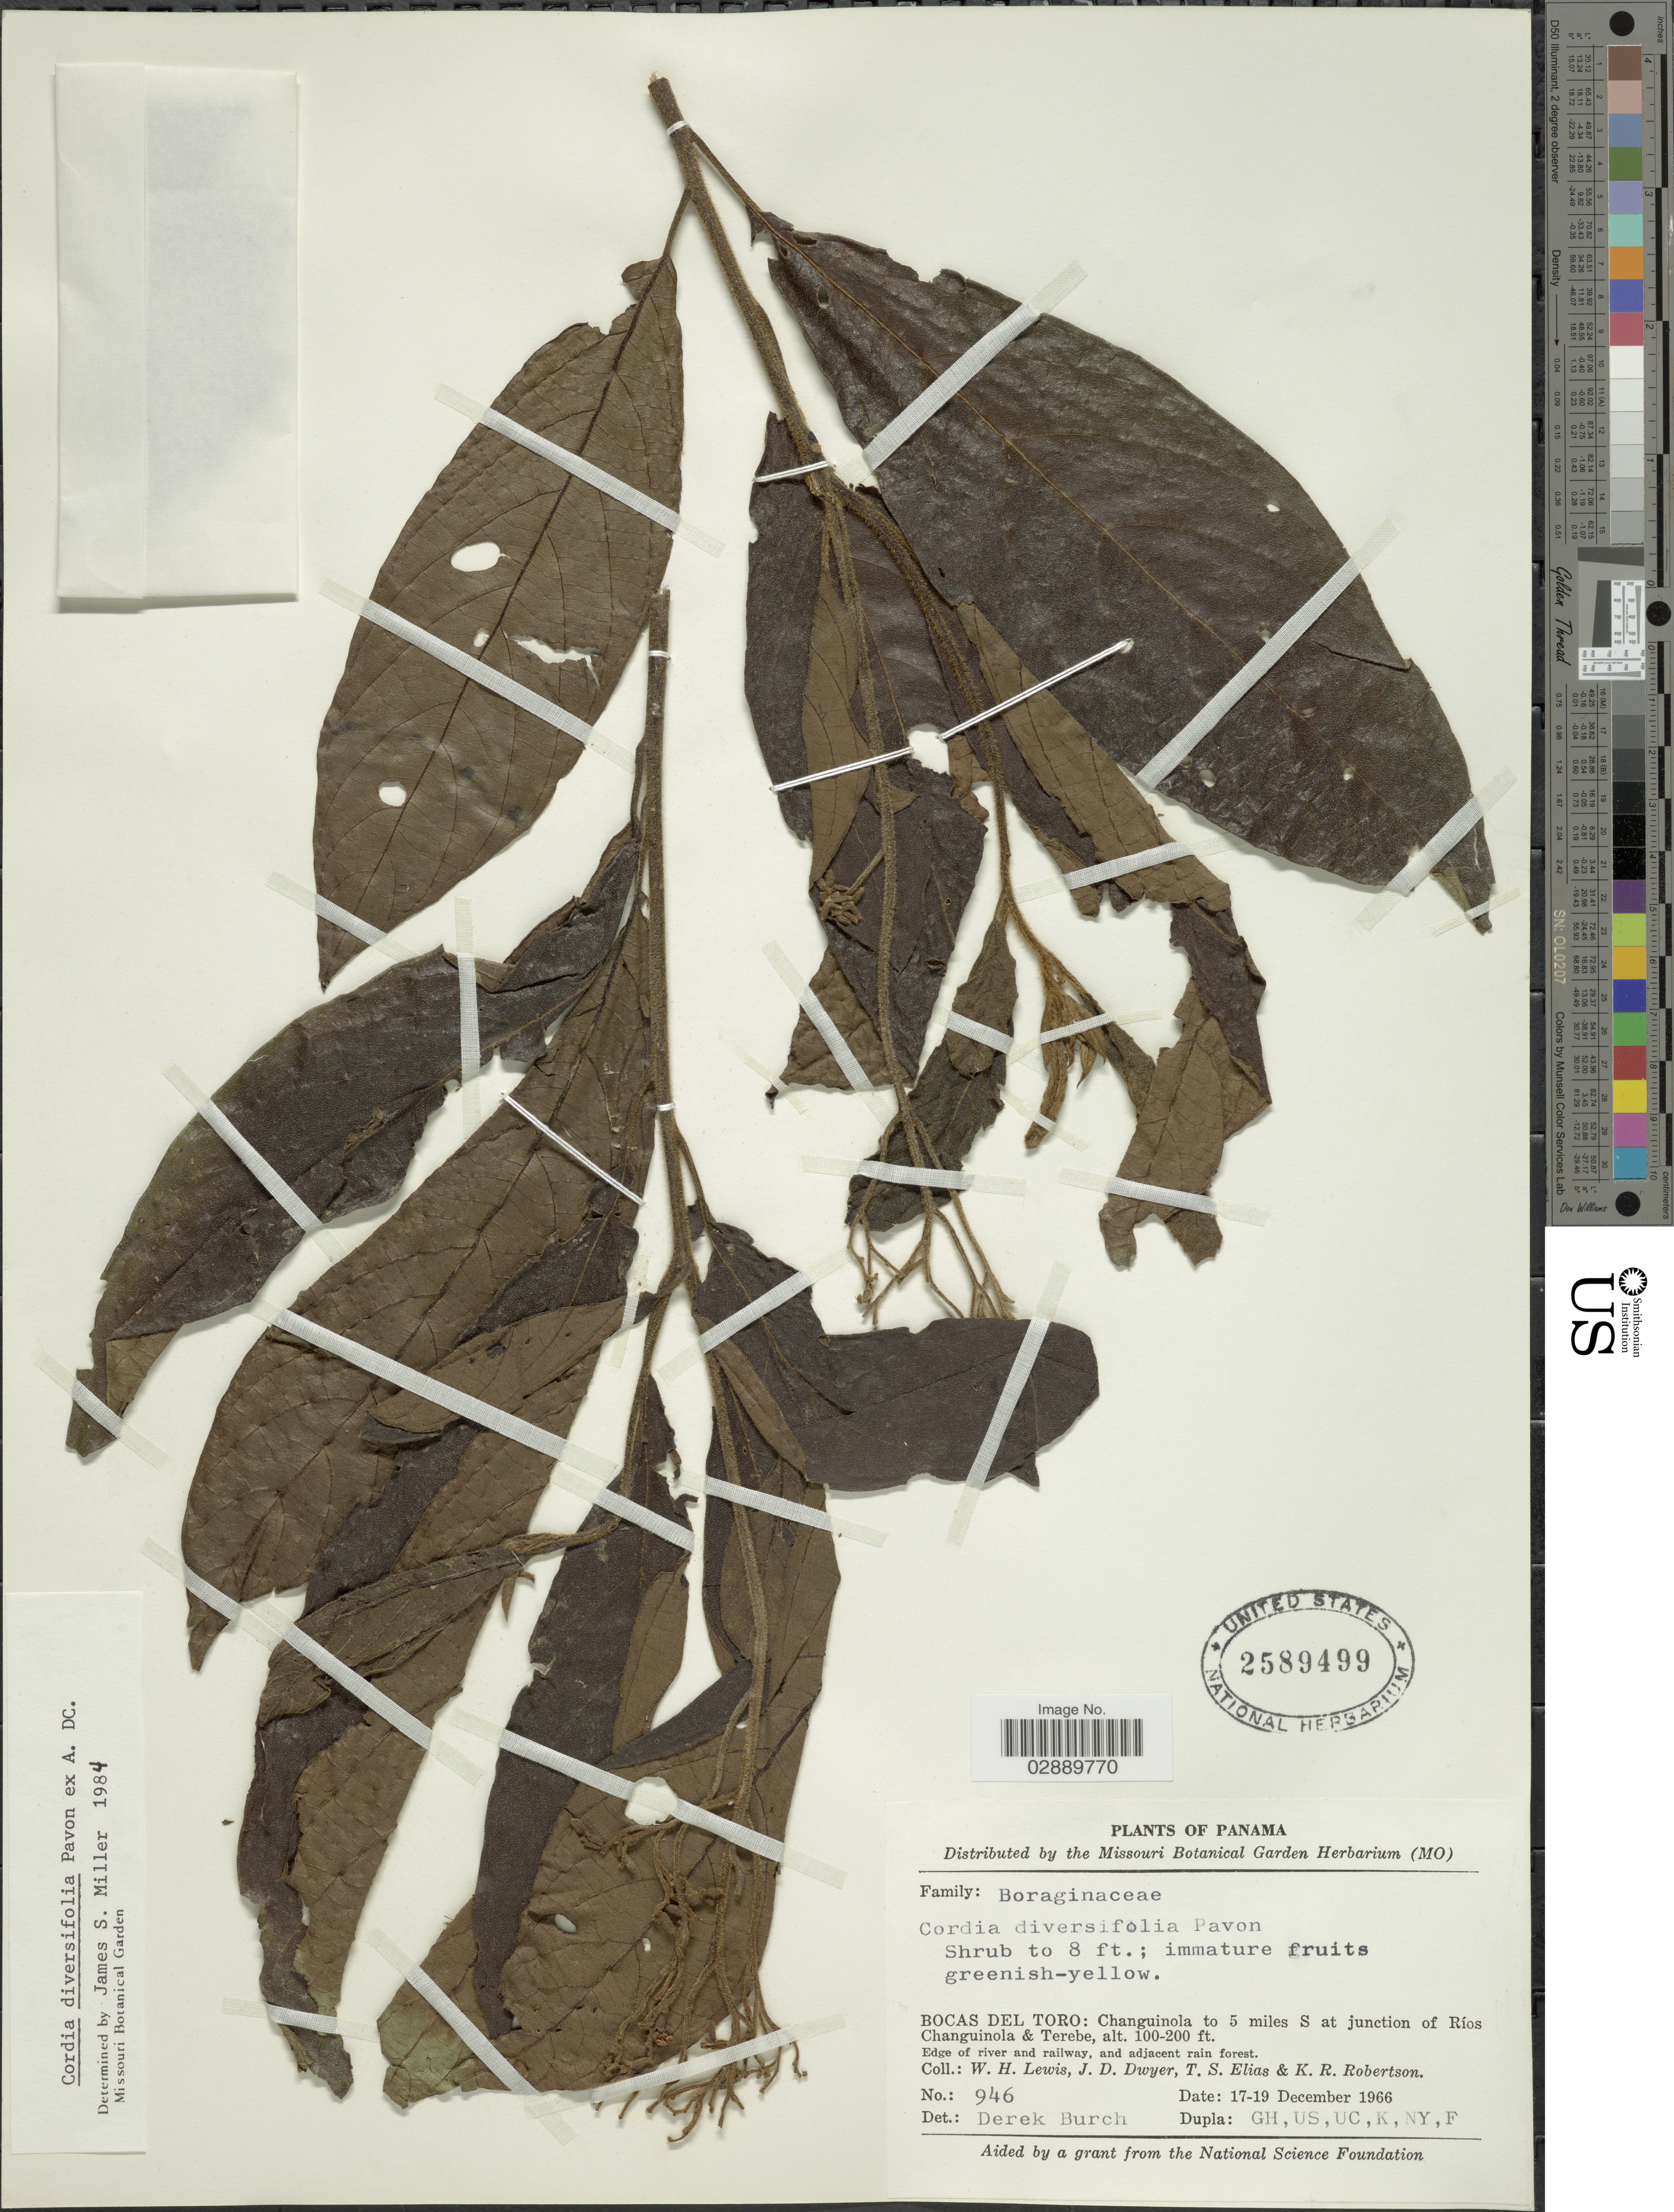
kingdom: Plantae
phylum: Tracheophyta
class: Magnoliopsida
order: Boraginales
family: Cordiaceae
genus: Cordia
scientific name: Cordia diversifolia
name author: Pav. ex DC.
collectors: W. H. Lewis, J. D. Dwyer, T. S. Elias & K. Robertson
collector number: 946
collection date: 1966-12-17/1966-12-19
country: Panama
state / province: Bocas del Toro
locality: Changuinola to 5 miles S at junction of Ríos Changuinola & Terebe.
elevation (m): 30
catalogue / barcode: US 2589499